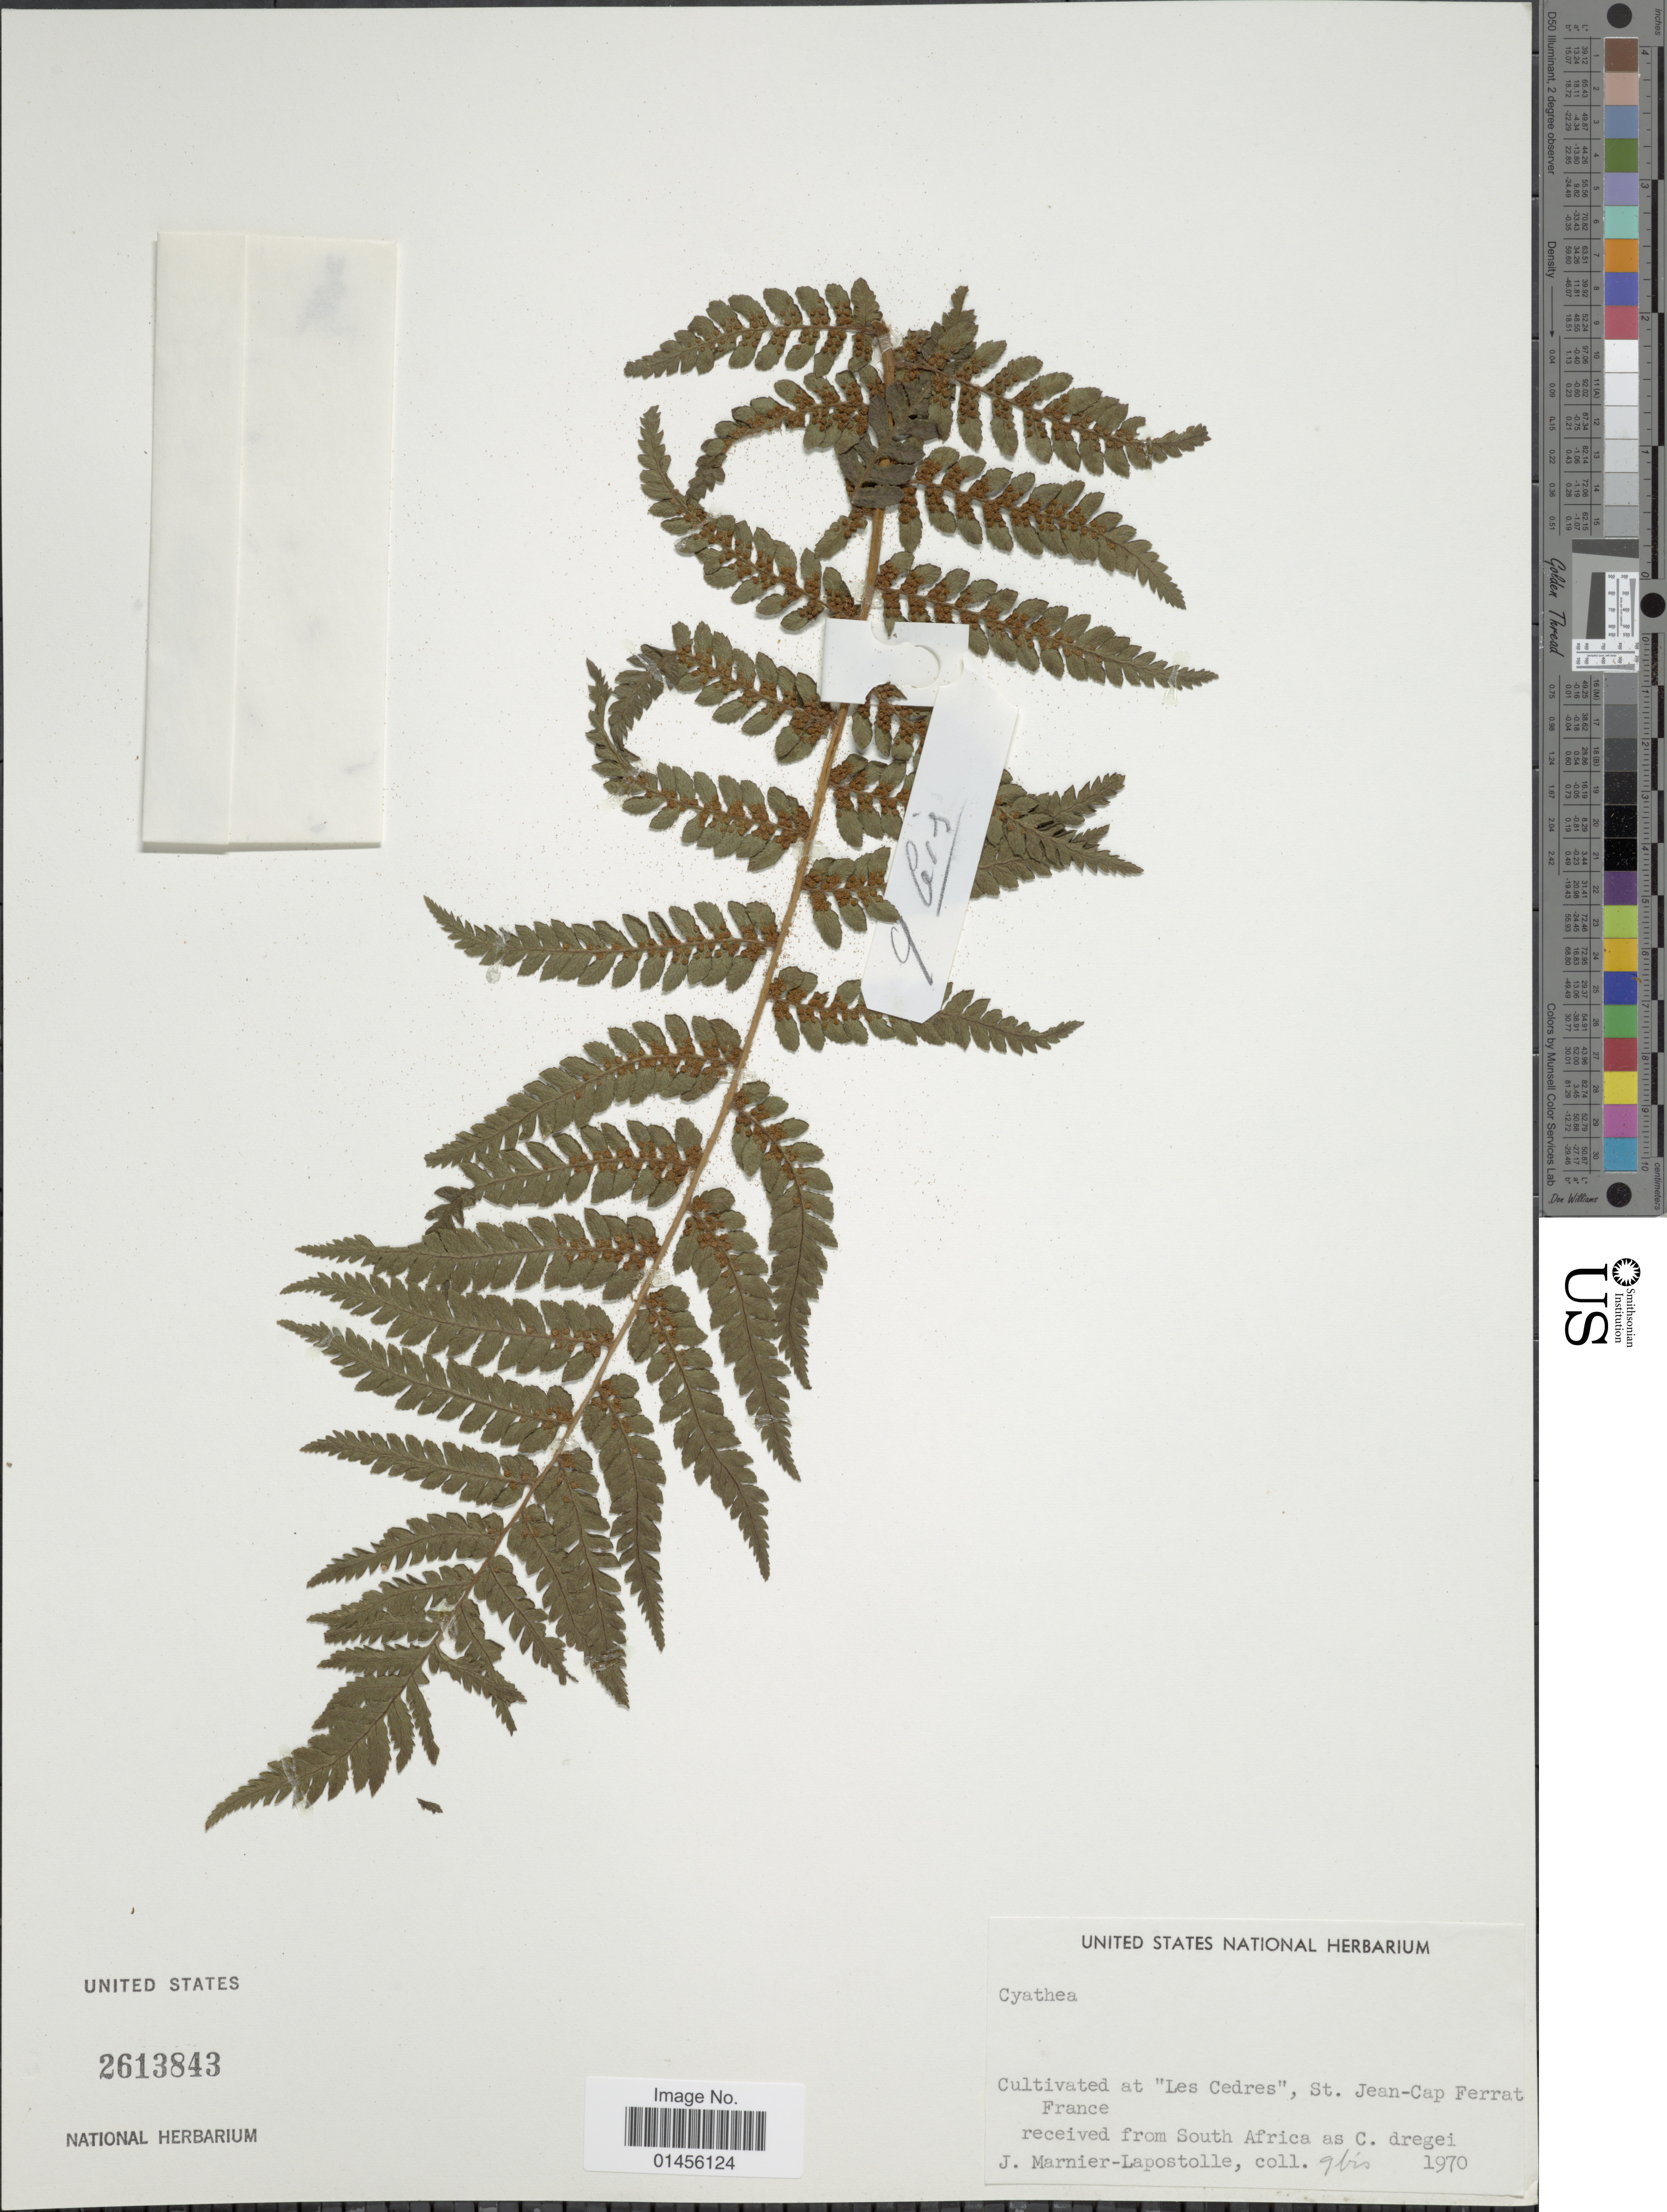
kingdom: Plantae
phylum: Tracheophyta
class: Polypodiopsida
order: Cyatheales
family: Cyatheaceae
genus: Alsophila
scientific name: Alsophila sp.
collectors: J. Marnier-Lapostolle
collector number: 9 bis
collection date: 1970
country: France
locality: Cultivated at 'Les Cedres', St Jean-Cap Ferrat France, received from South Africa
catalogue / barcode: US 2613843